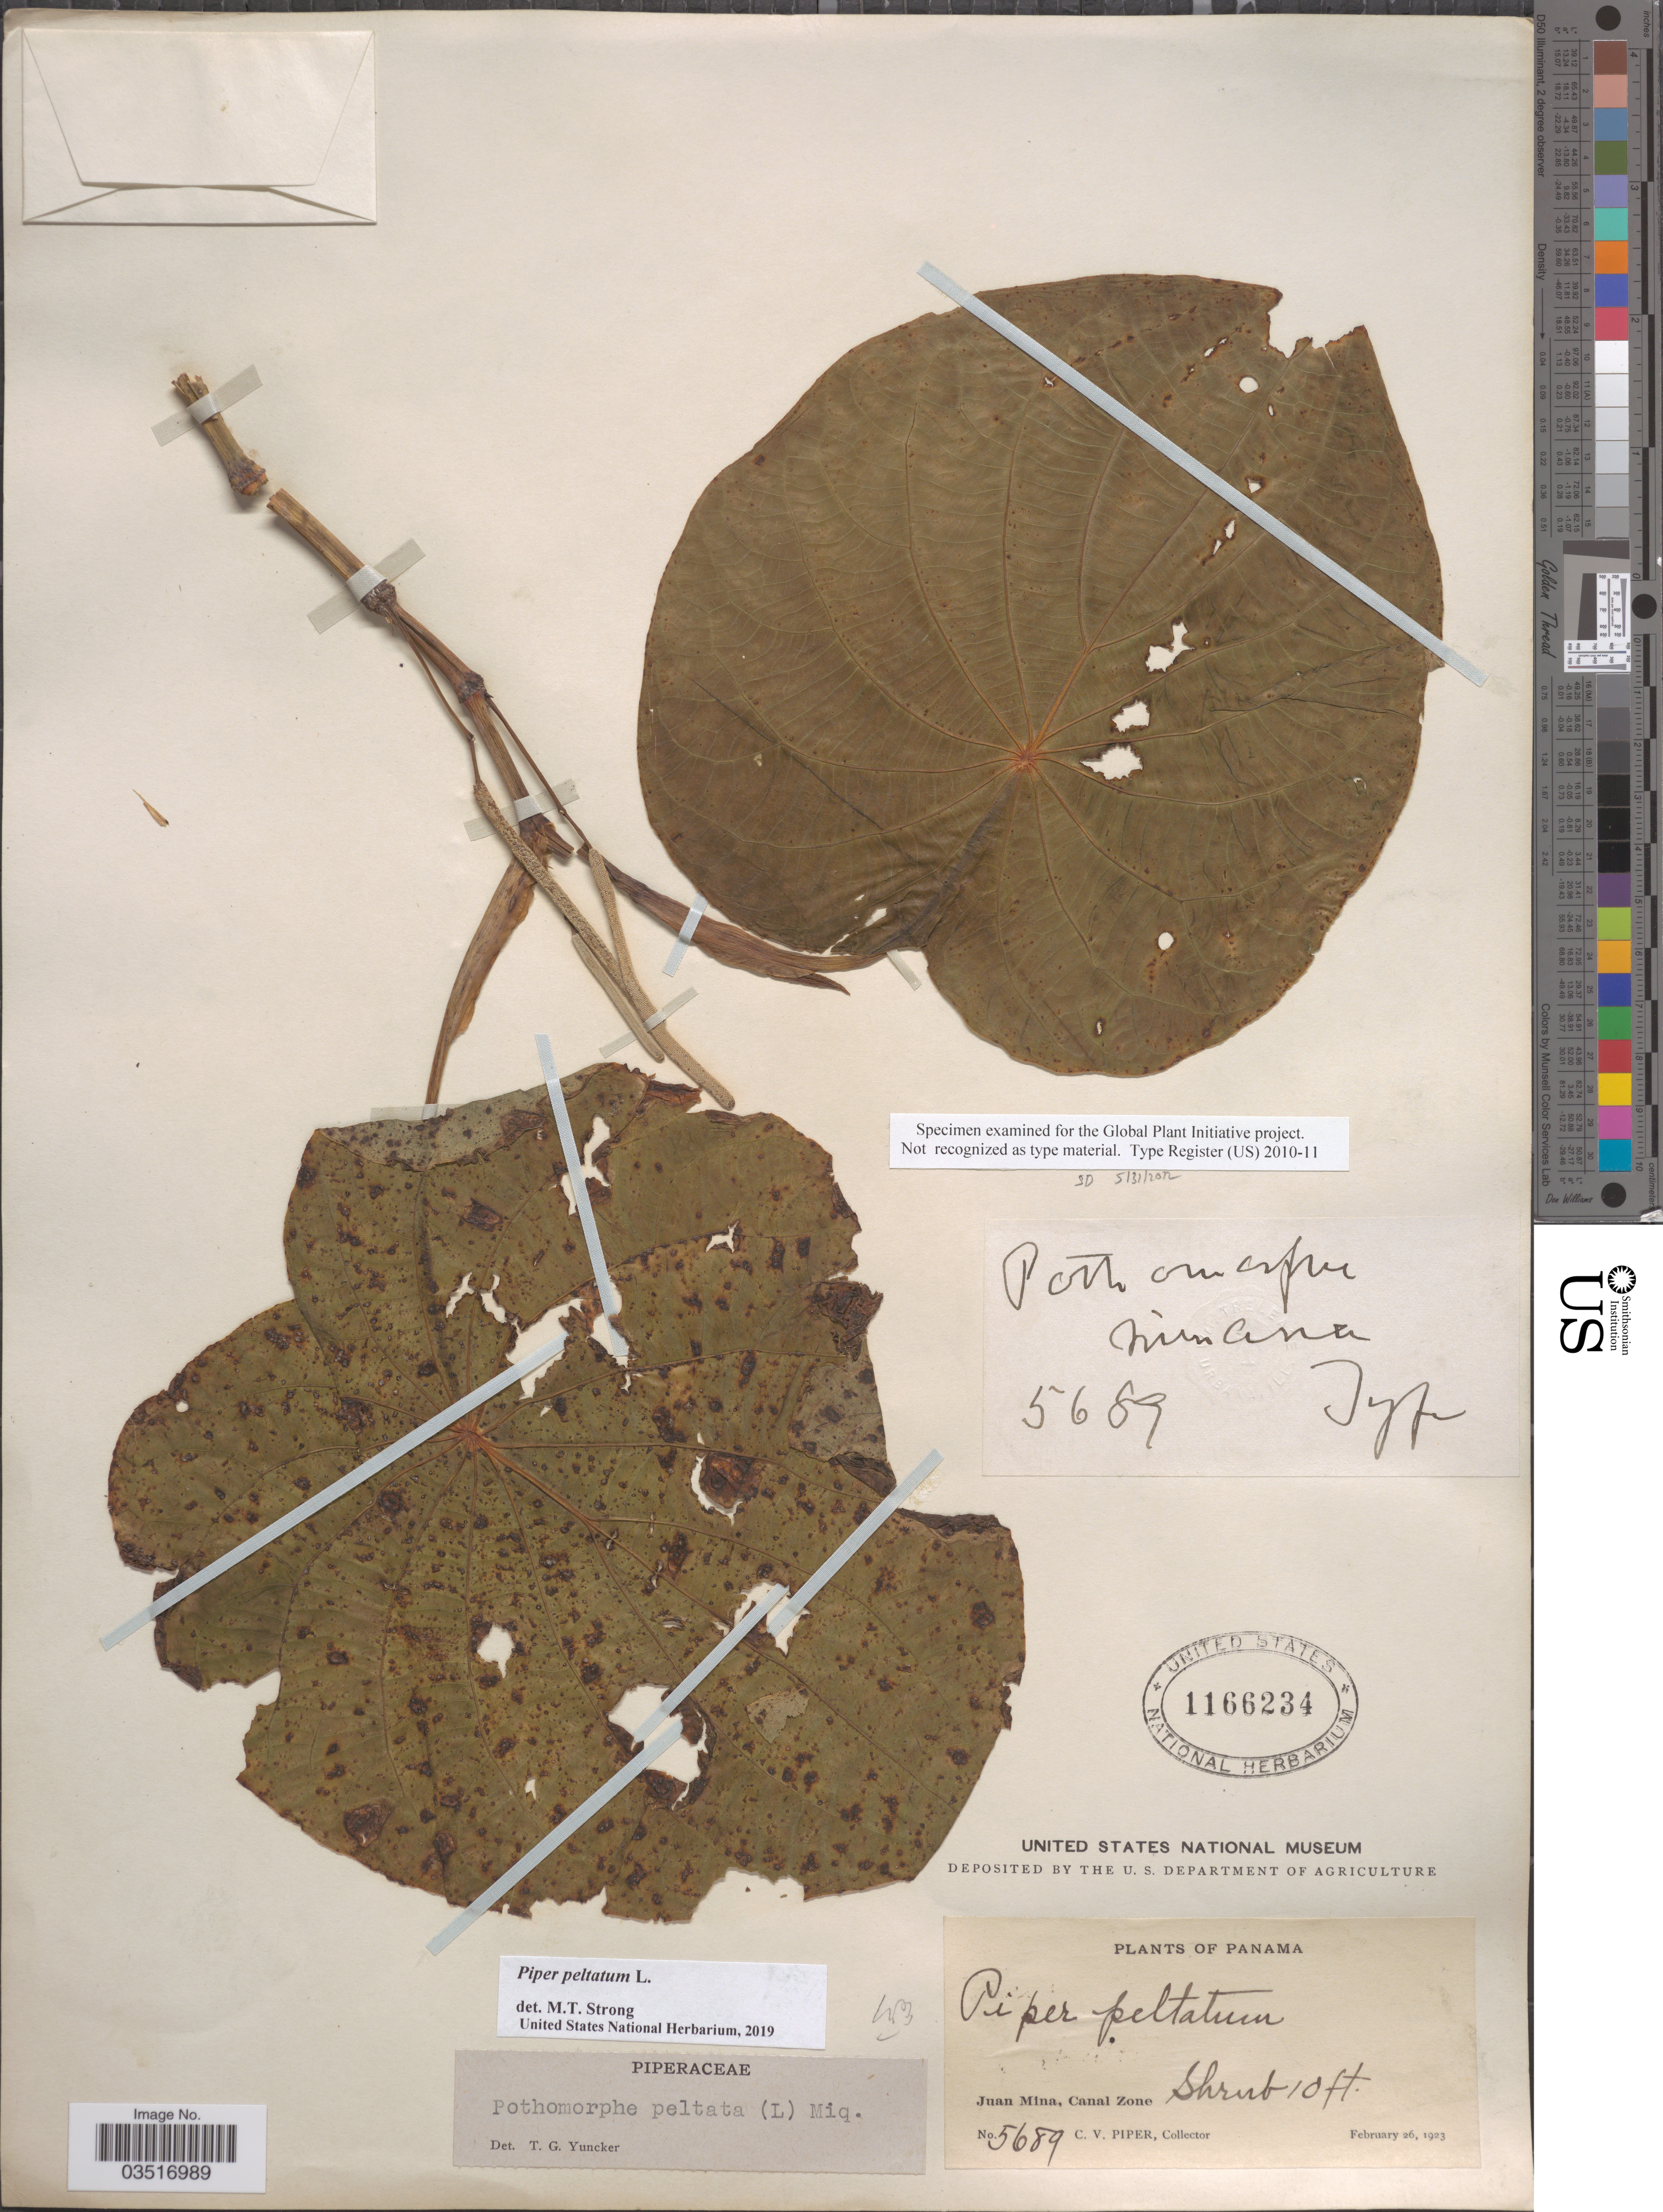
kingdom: Plantae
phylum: Tracheophyta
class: Magnoliopsida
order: Piperales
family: Piperaceae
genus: Piper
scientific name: Piper peltatum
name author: L.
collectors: C. V. Piper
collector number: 5689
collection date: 1923-02-26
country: Panama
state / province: Colón / Panamá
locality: Juan Mina, Canal Zone.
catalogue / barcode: US 1166234